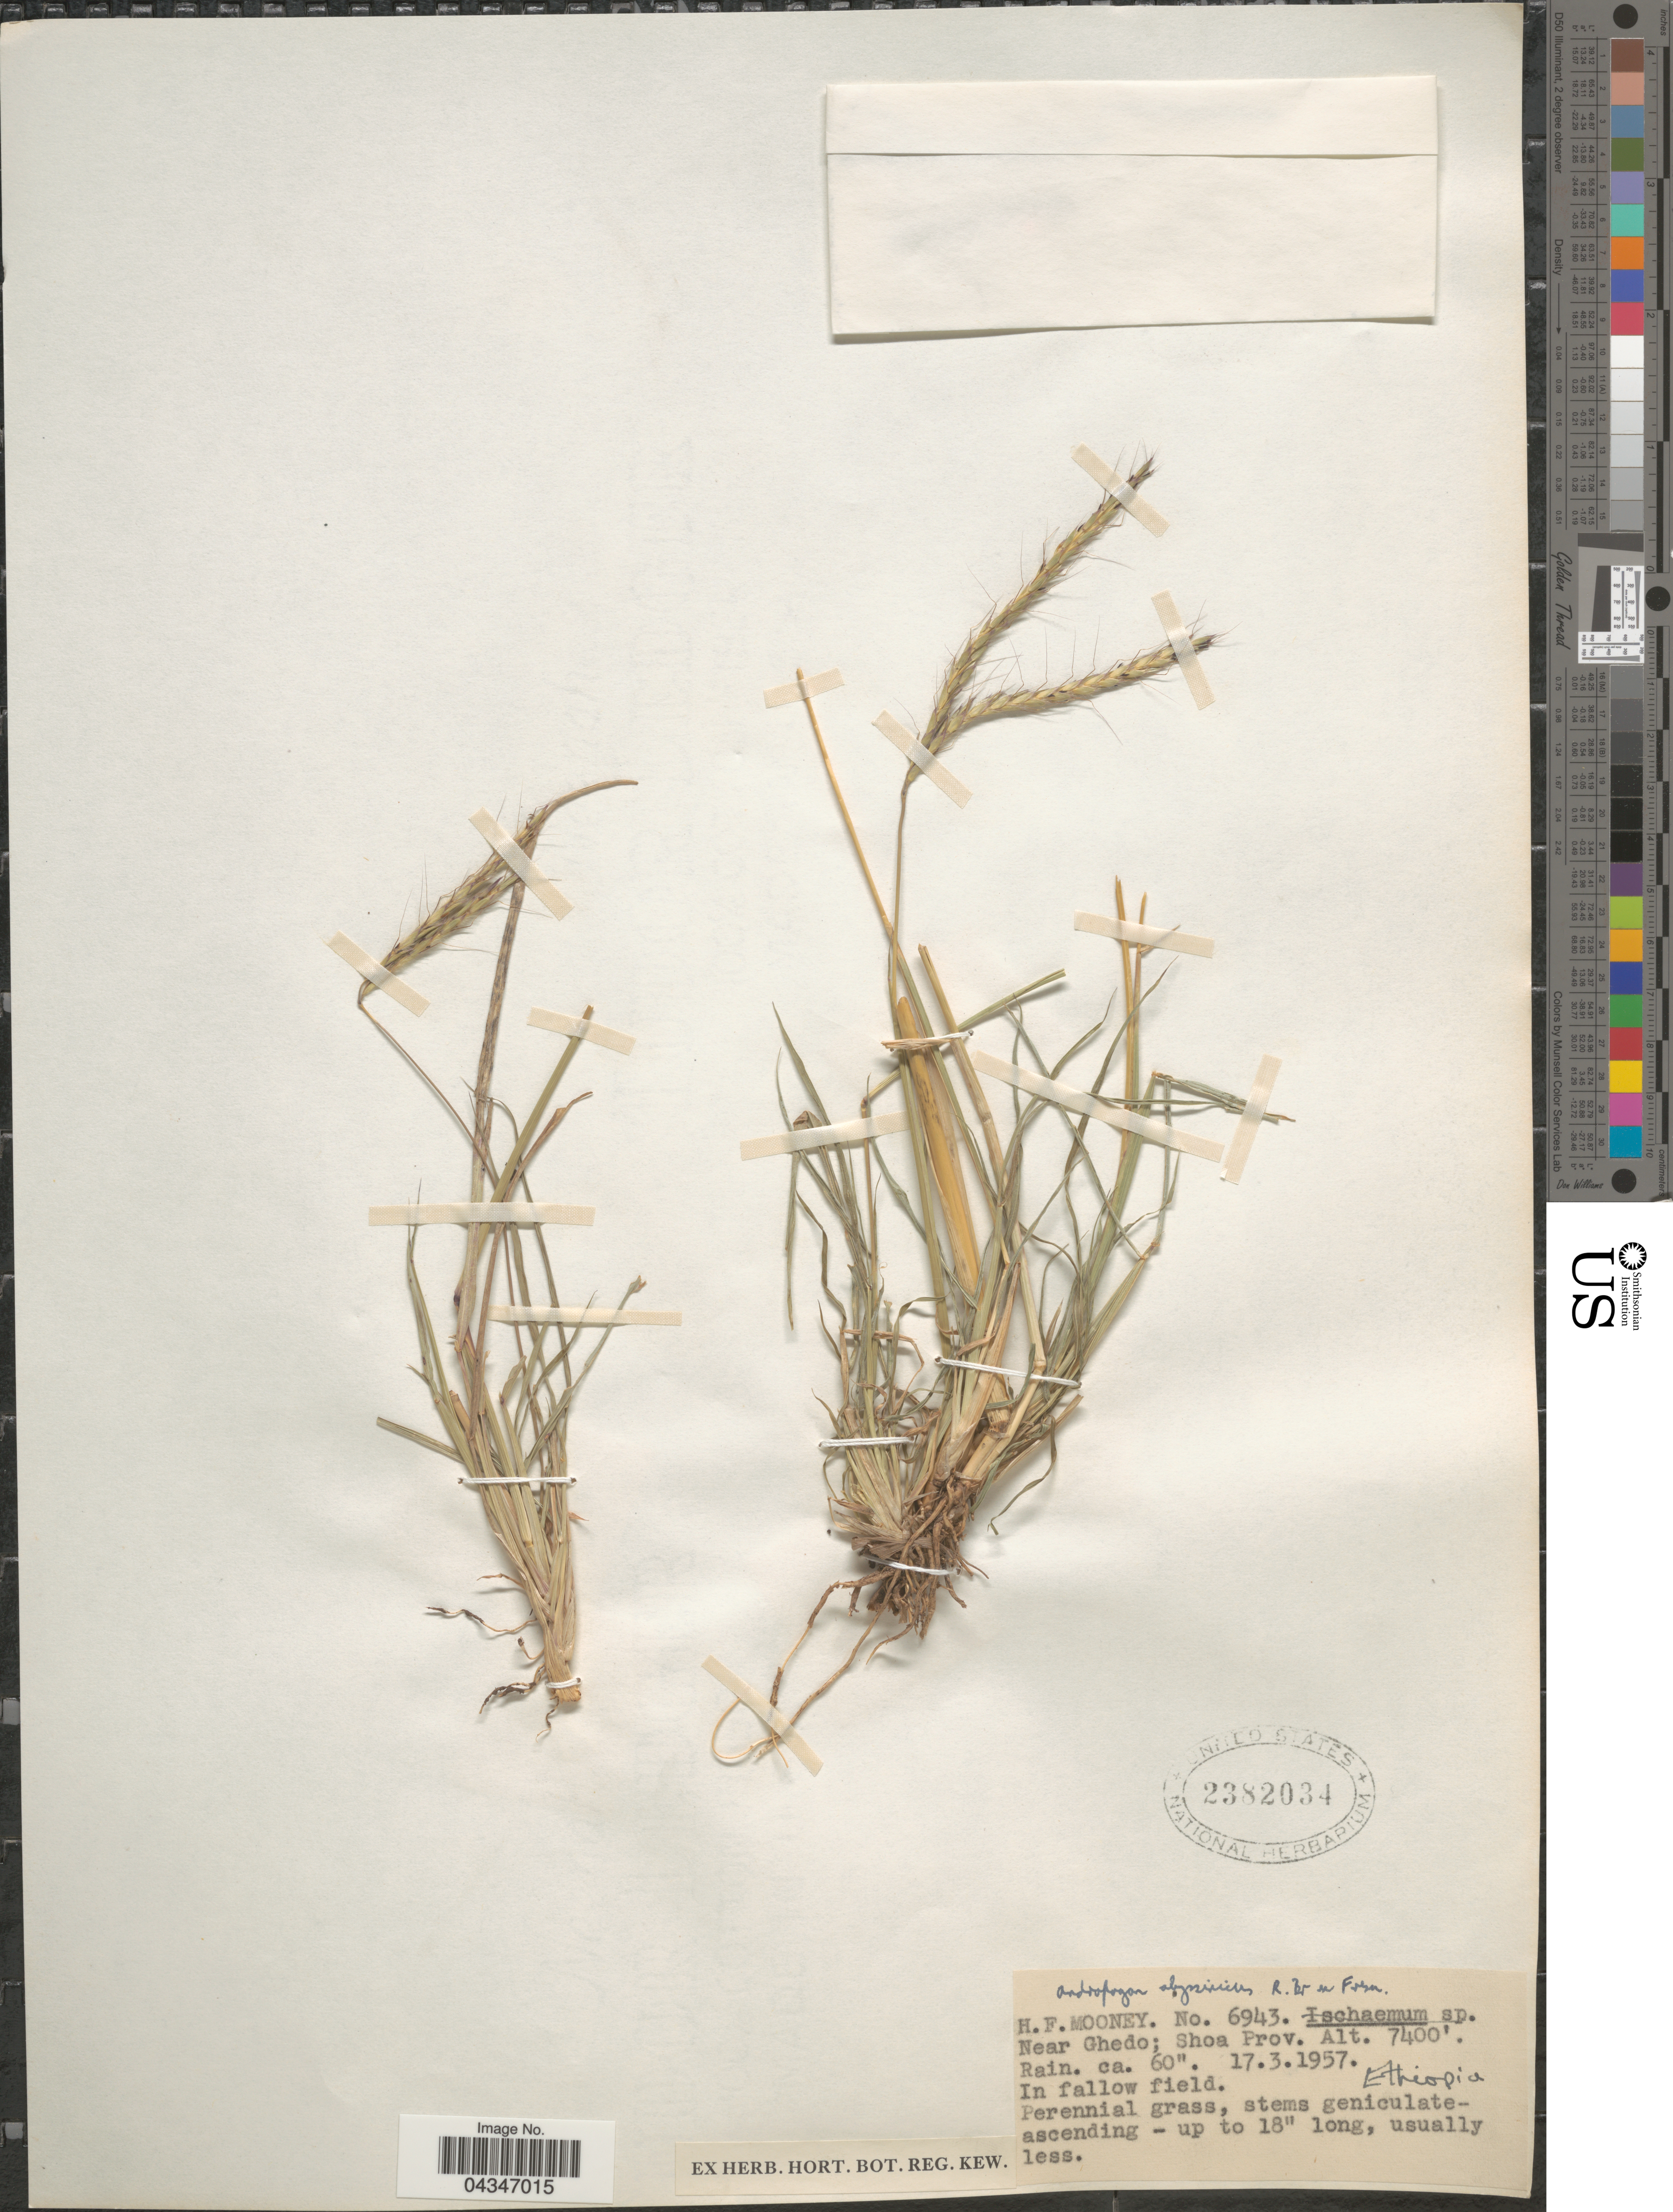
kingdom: Plantae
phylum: Tracheophyta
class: Liliopsida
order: Poales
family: Poaceae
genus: Andropogon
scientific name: Andropogon abyssinicus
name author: Fresen.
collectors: H. Mooney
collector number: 6943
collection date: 1957-03-17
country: Ethiopia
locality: Near Ghedo; Shoa Prov. In fallow field.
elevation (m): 2256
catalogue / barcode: US 2382034